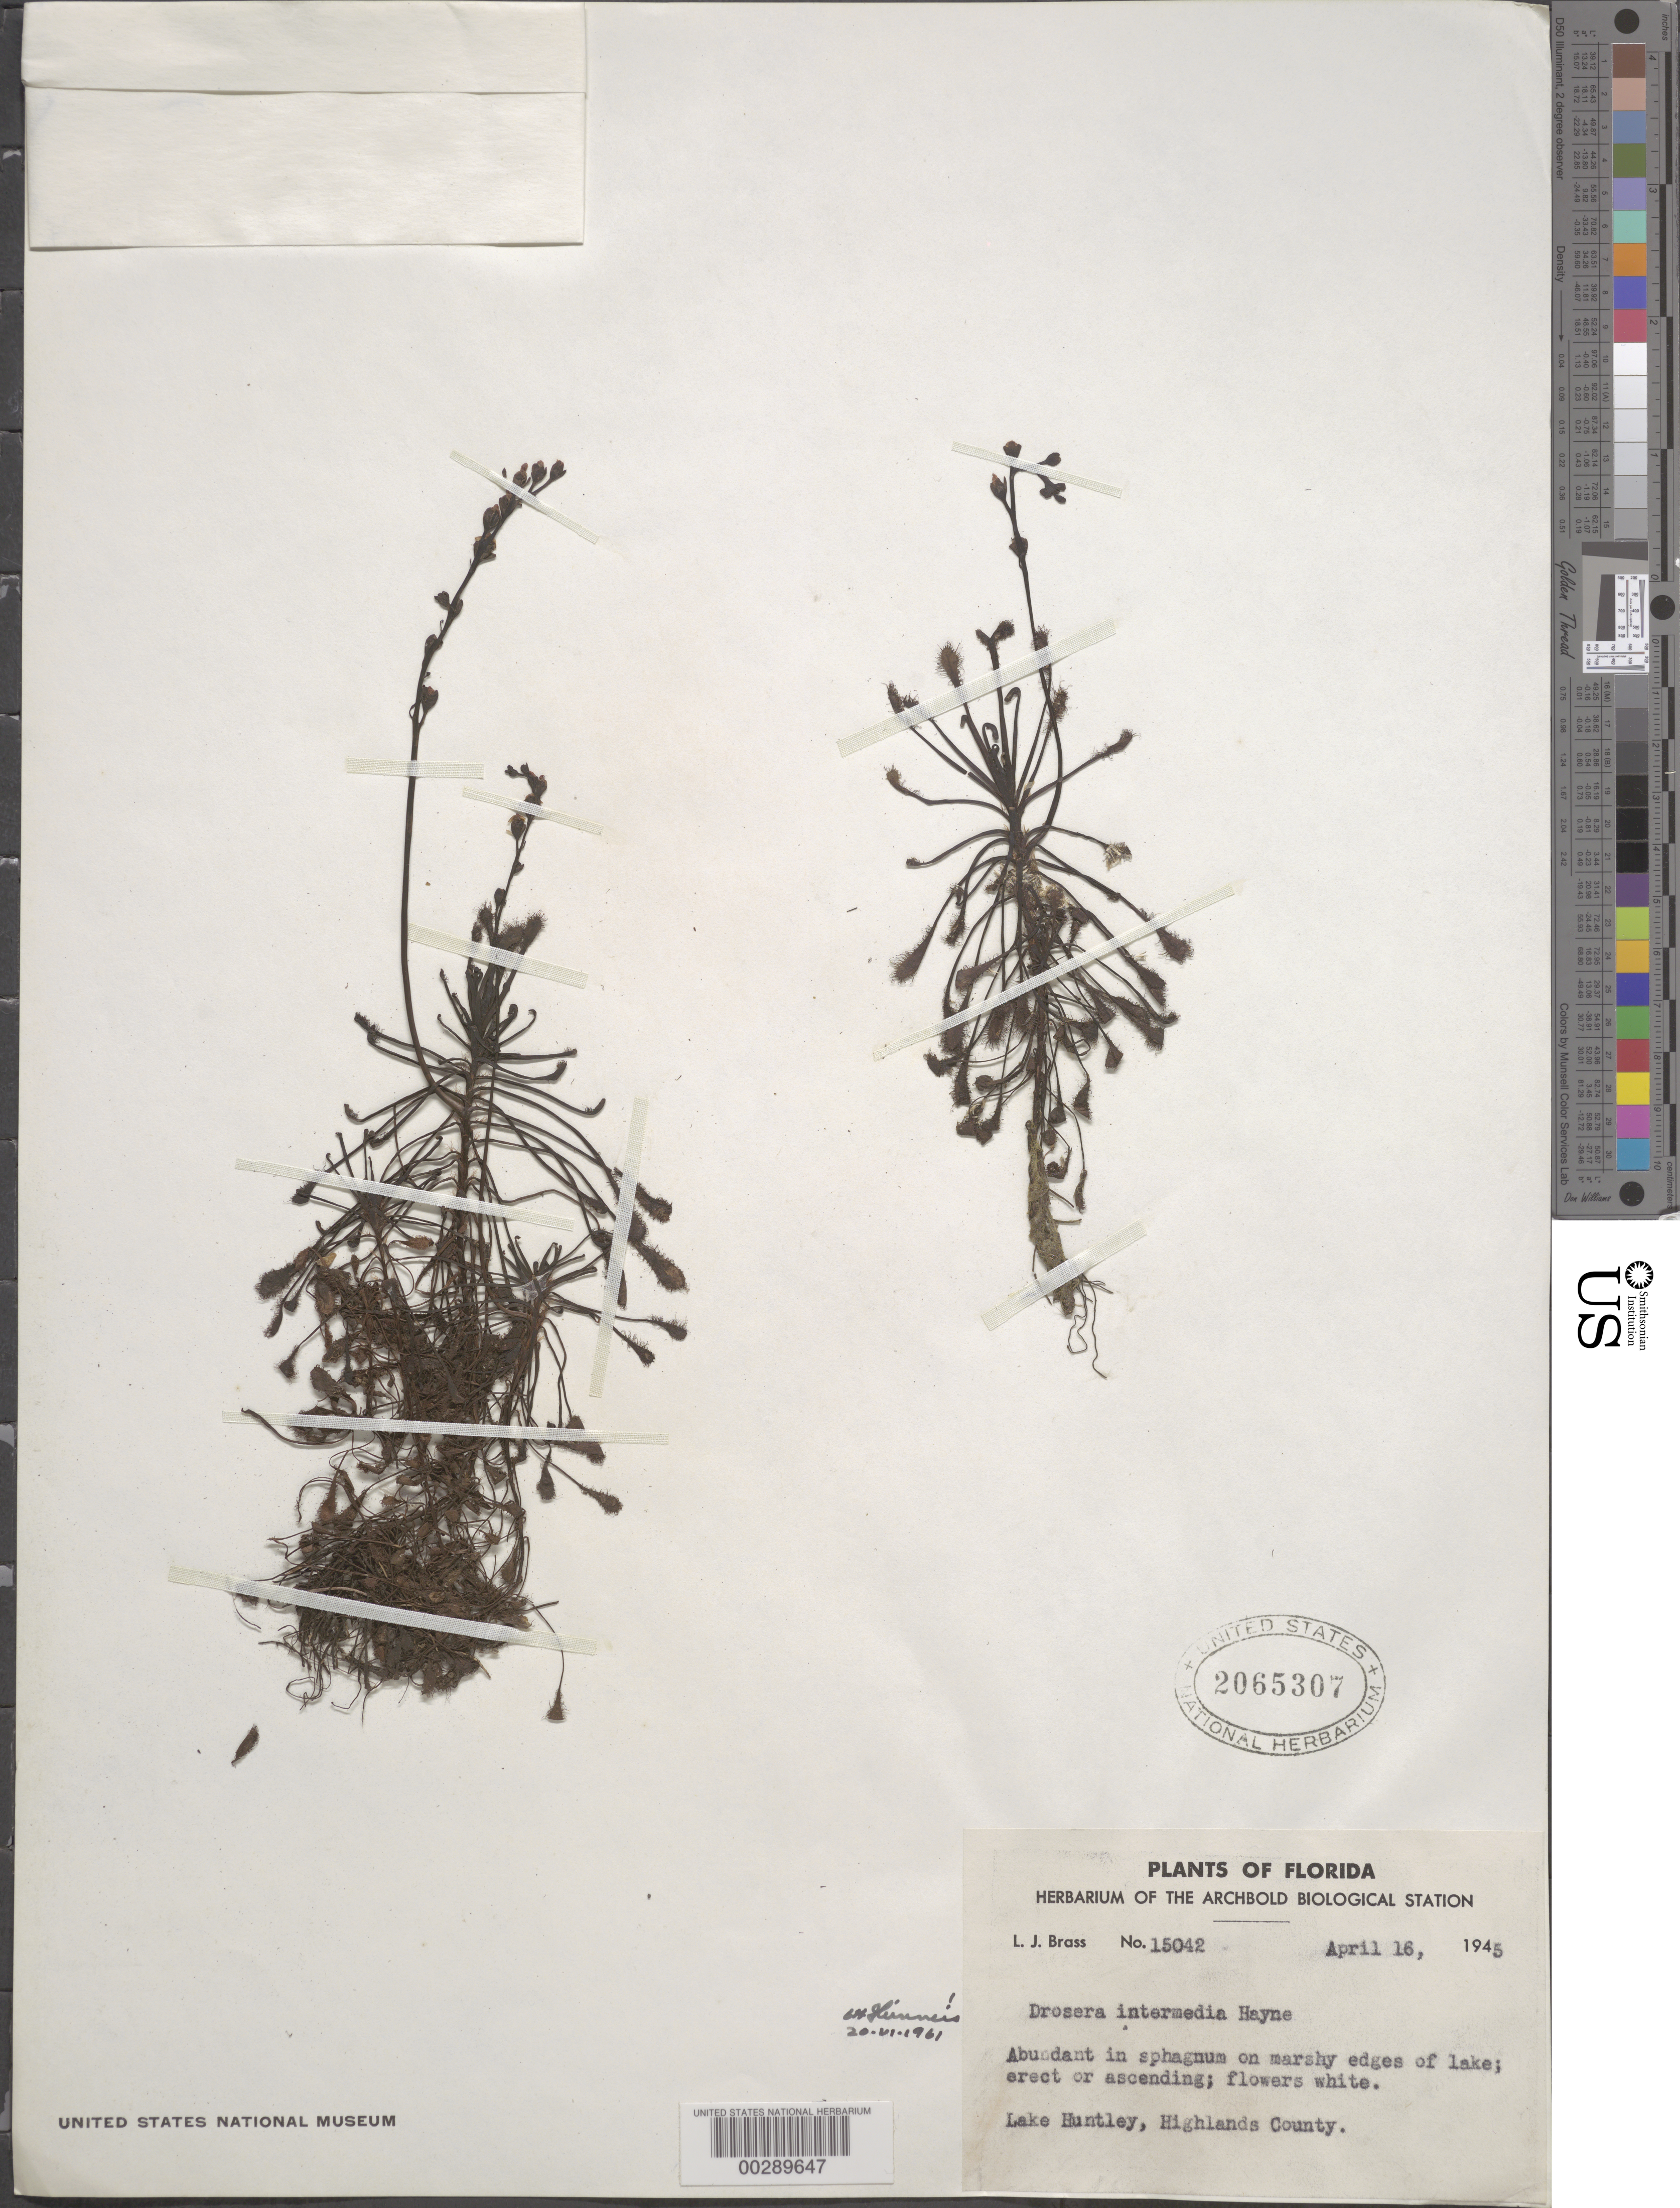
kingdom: Plantae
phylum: Tracheophyta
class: Magnoliopsida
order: Caryophyllales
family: Droseraceae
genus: Drosera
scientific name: Drosera intermedia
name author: Hayne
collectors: L. J. Brass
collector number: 15042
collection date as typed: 16 Apr 1945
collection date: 1945-04-16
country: United States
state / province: Florida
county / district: Highlands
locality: Lake huntley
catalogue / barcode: US 2065307